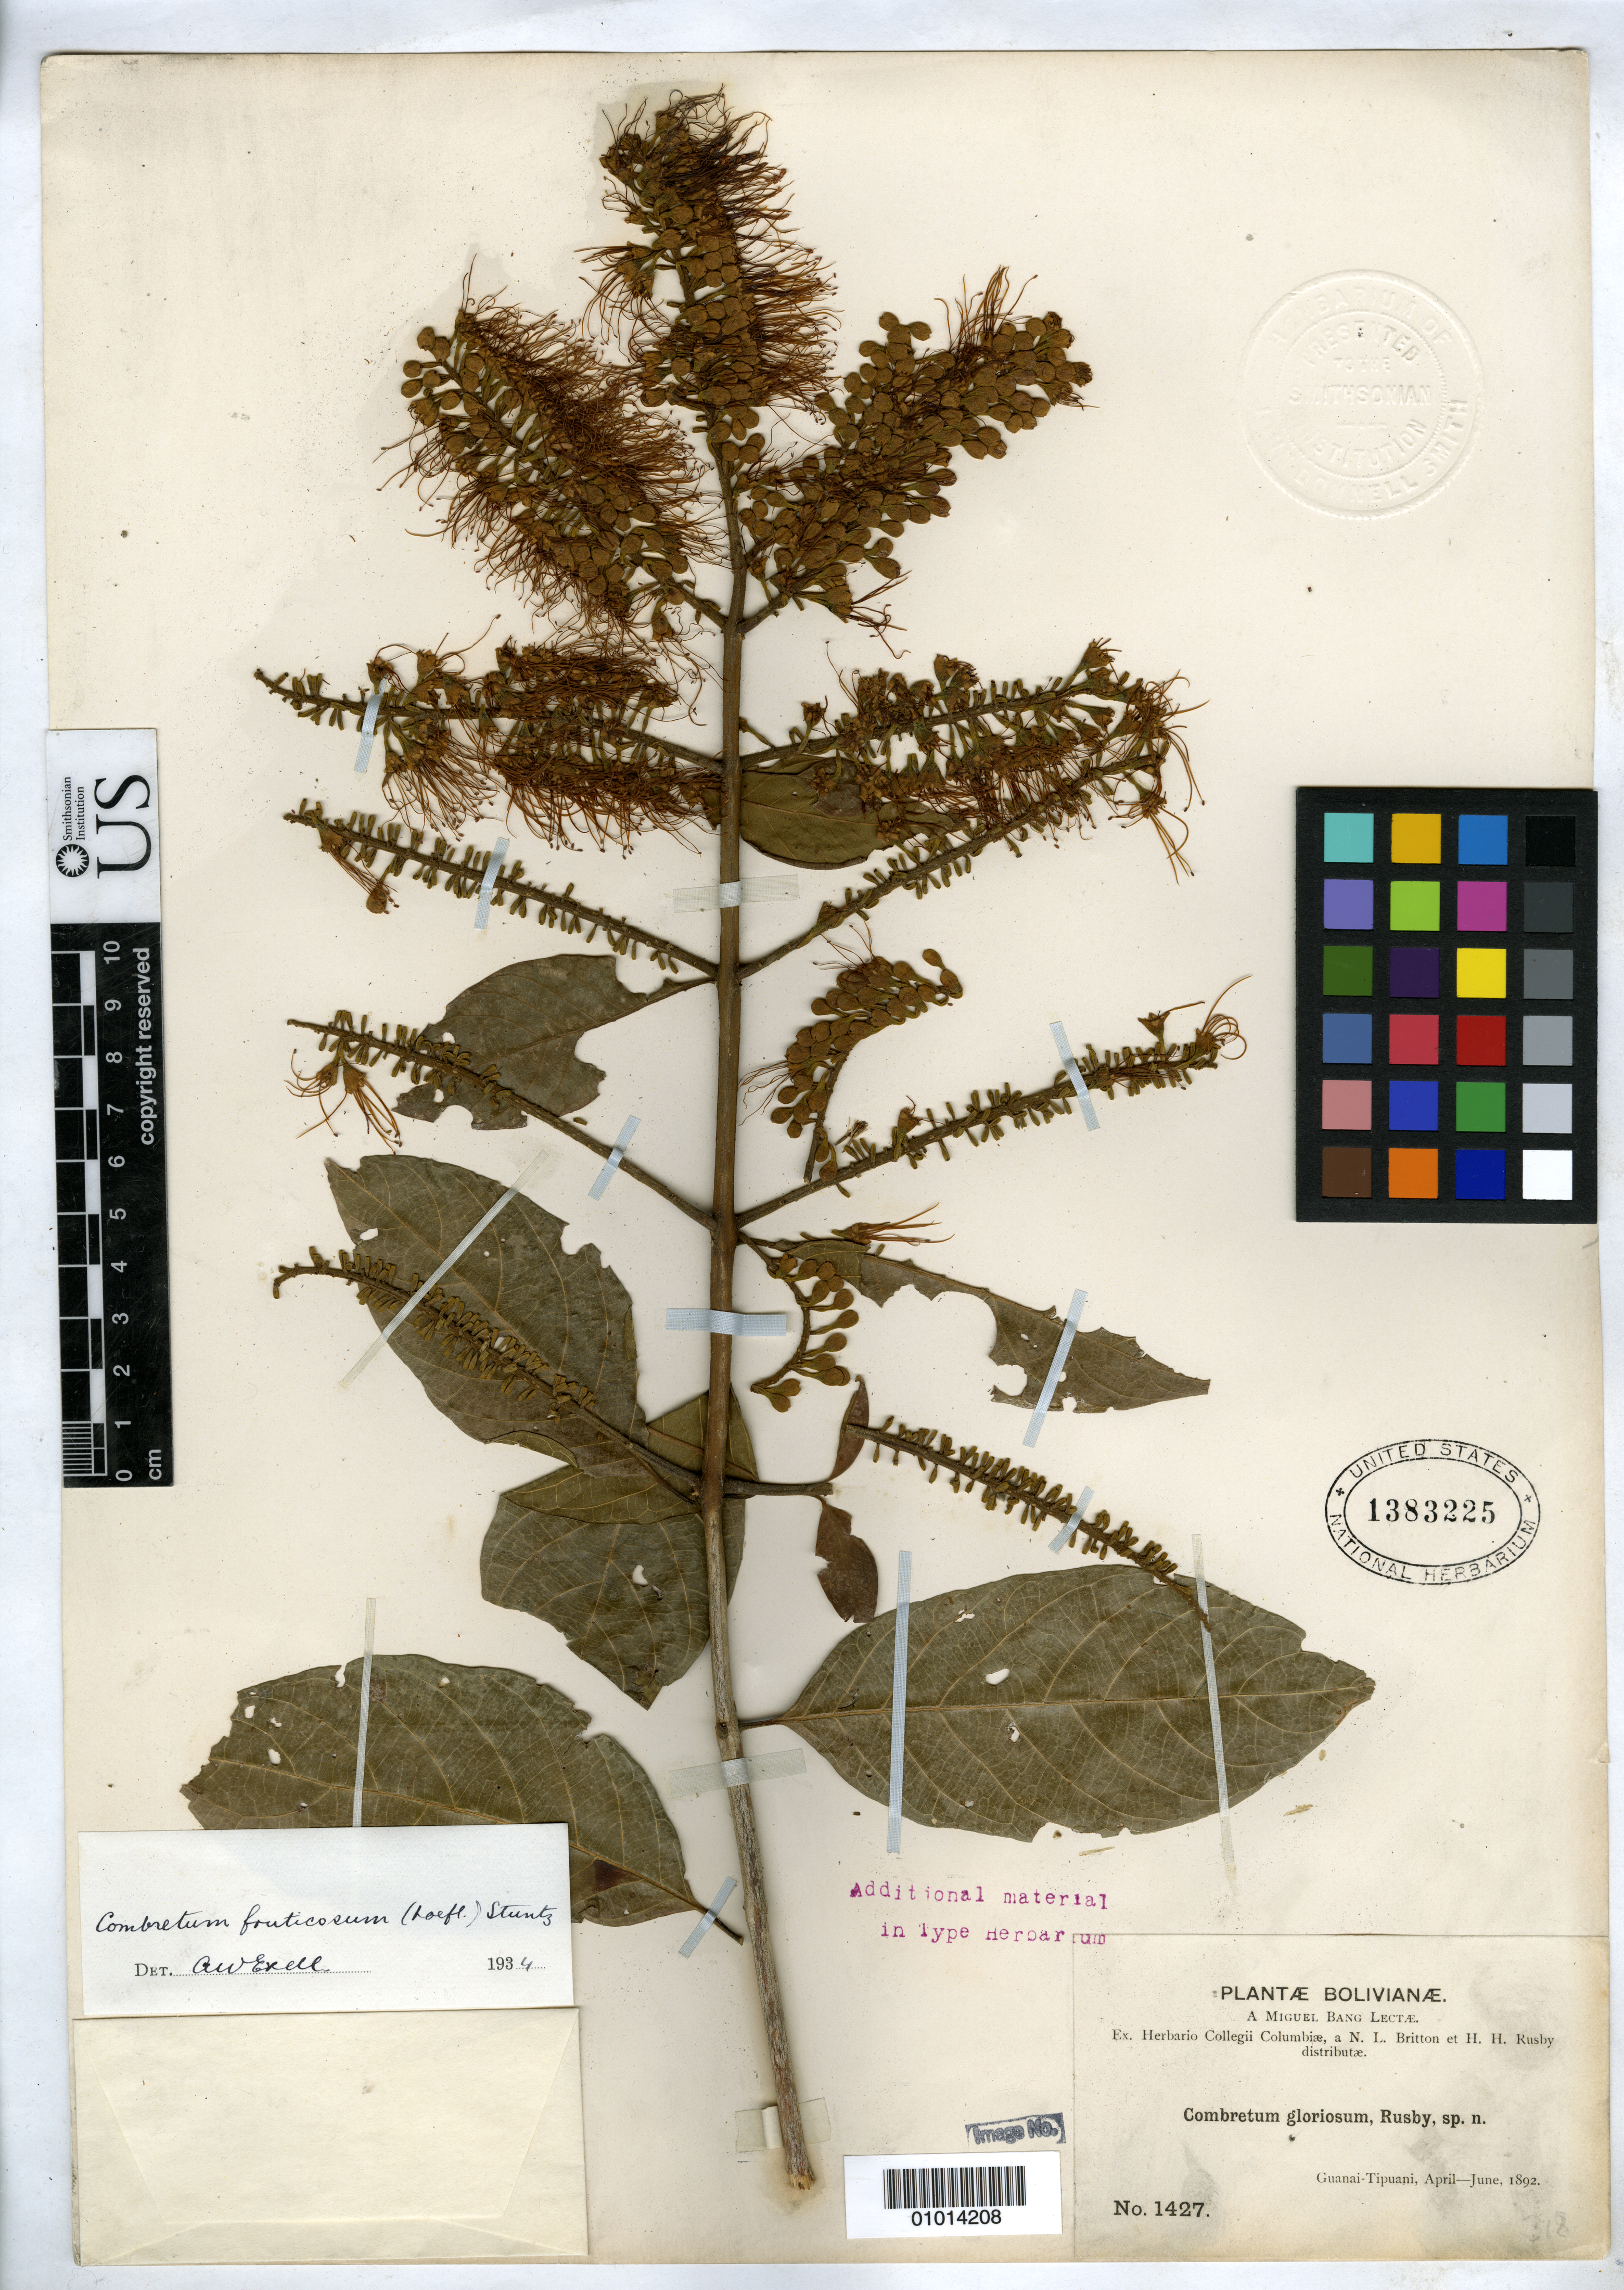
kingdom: Plantae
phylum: Tracheophyta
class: Magnoliopsida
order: Myrtales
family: Combretaceae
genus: Combretum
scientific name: Combretum gloriosum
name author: Rusby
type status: Isotype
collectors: M. Bang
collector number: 1427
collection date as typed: Apr 1892 to -- Jun 1892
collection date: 1892-04/1892-06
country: Bolivia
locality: Guanai - Tipuani.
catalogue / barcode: US 1383225